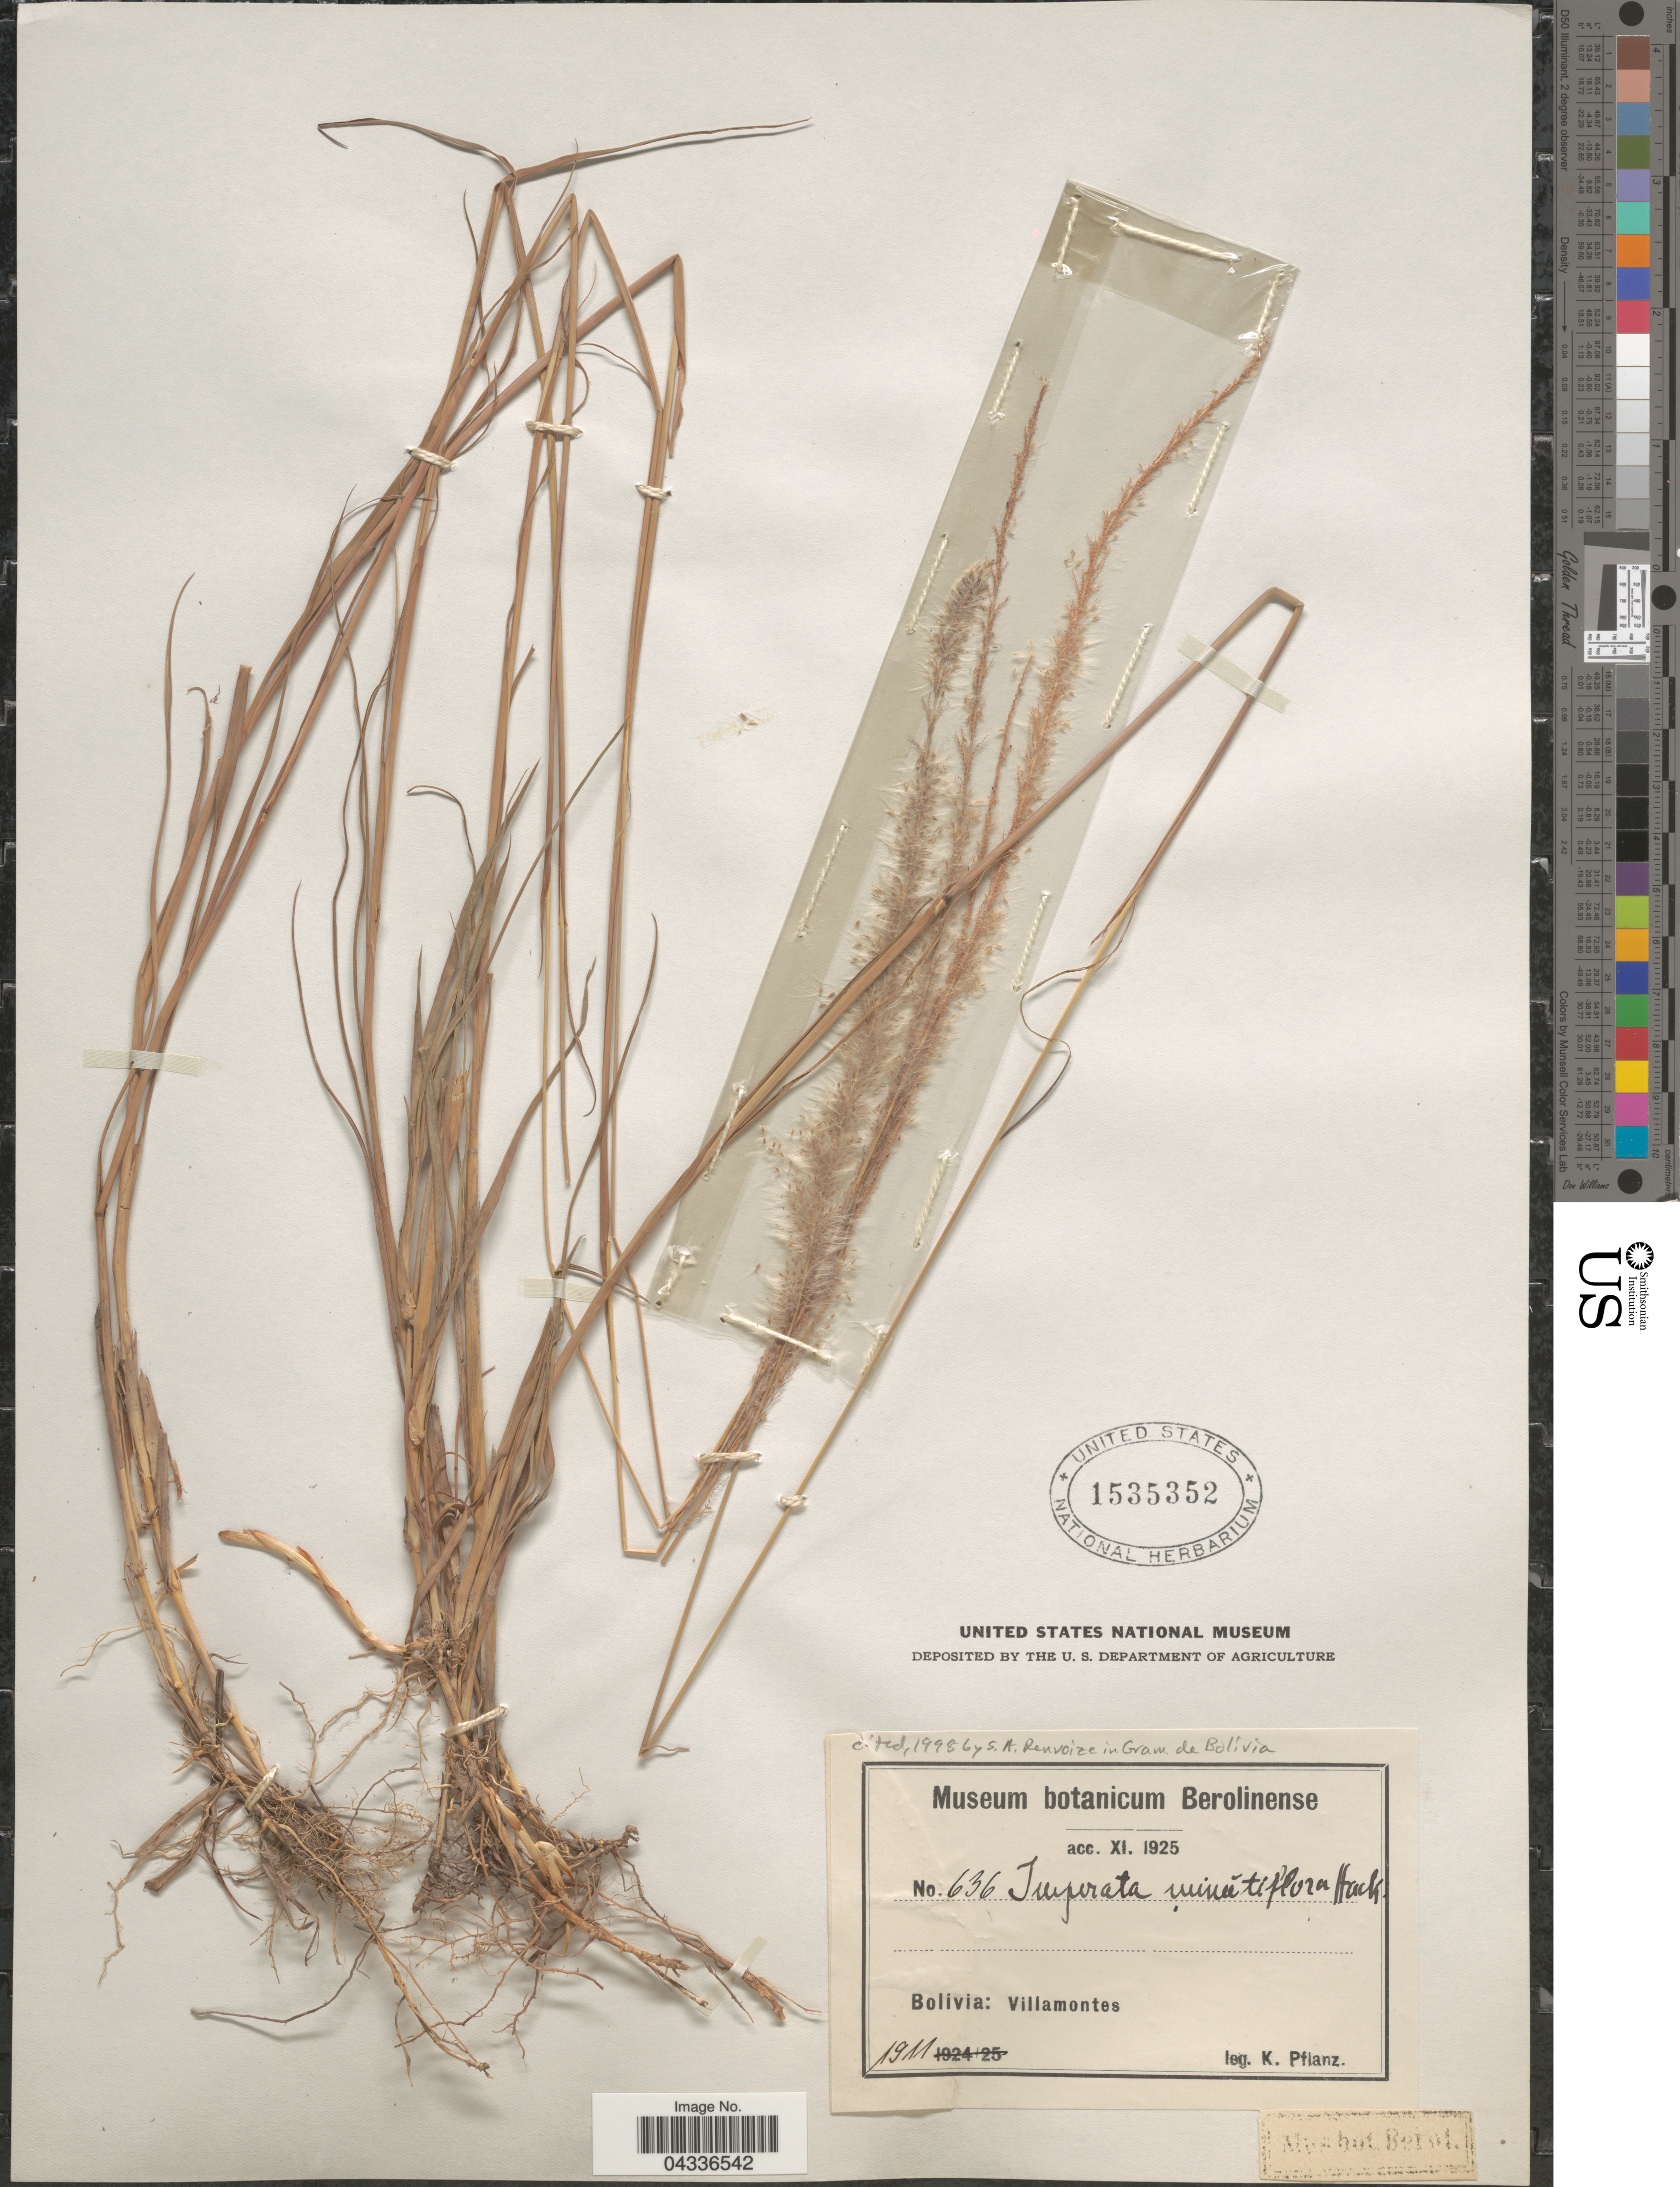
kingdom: Plantae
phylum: Tracheophyta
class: Liliopsida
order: Poales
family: Poaceae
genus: Imperata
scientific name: Imperata minutiflora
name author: Hack.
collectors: K. Pflanz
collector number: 636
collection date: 1911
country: Bolivia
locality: Villamontes.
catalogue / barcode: US 1535352